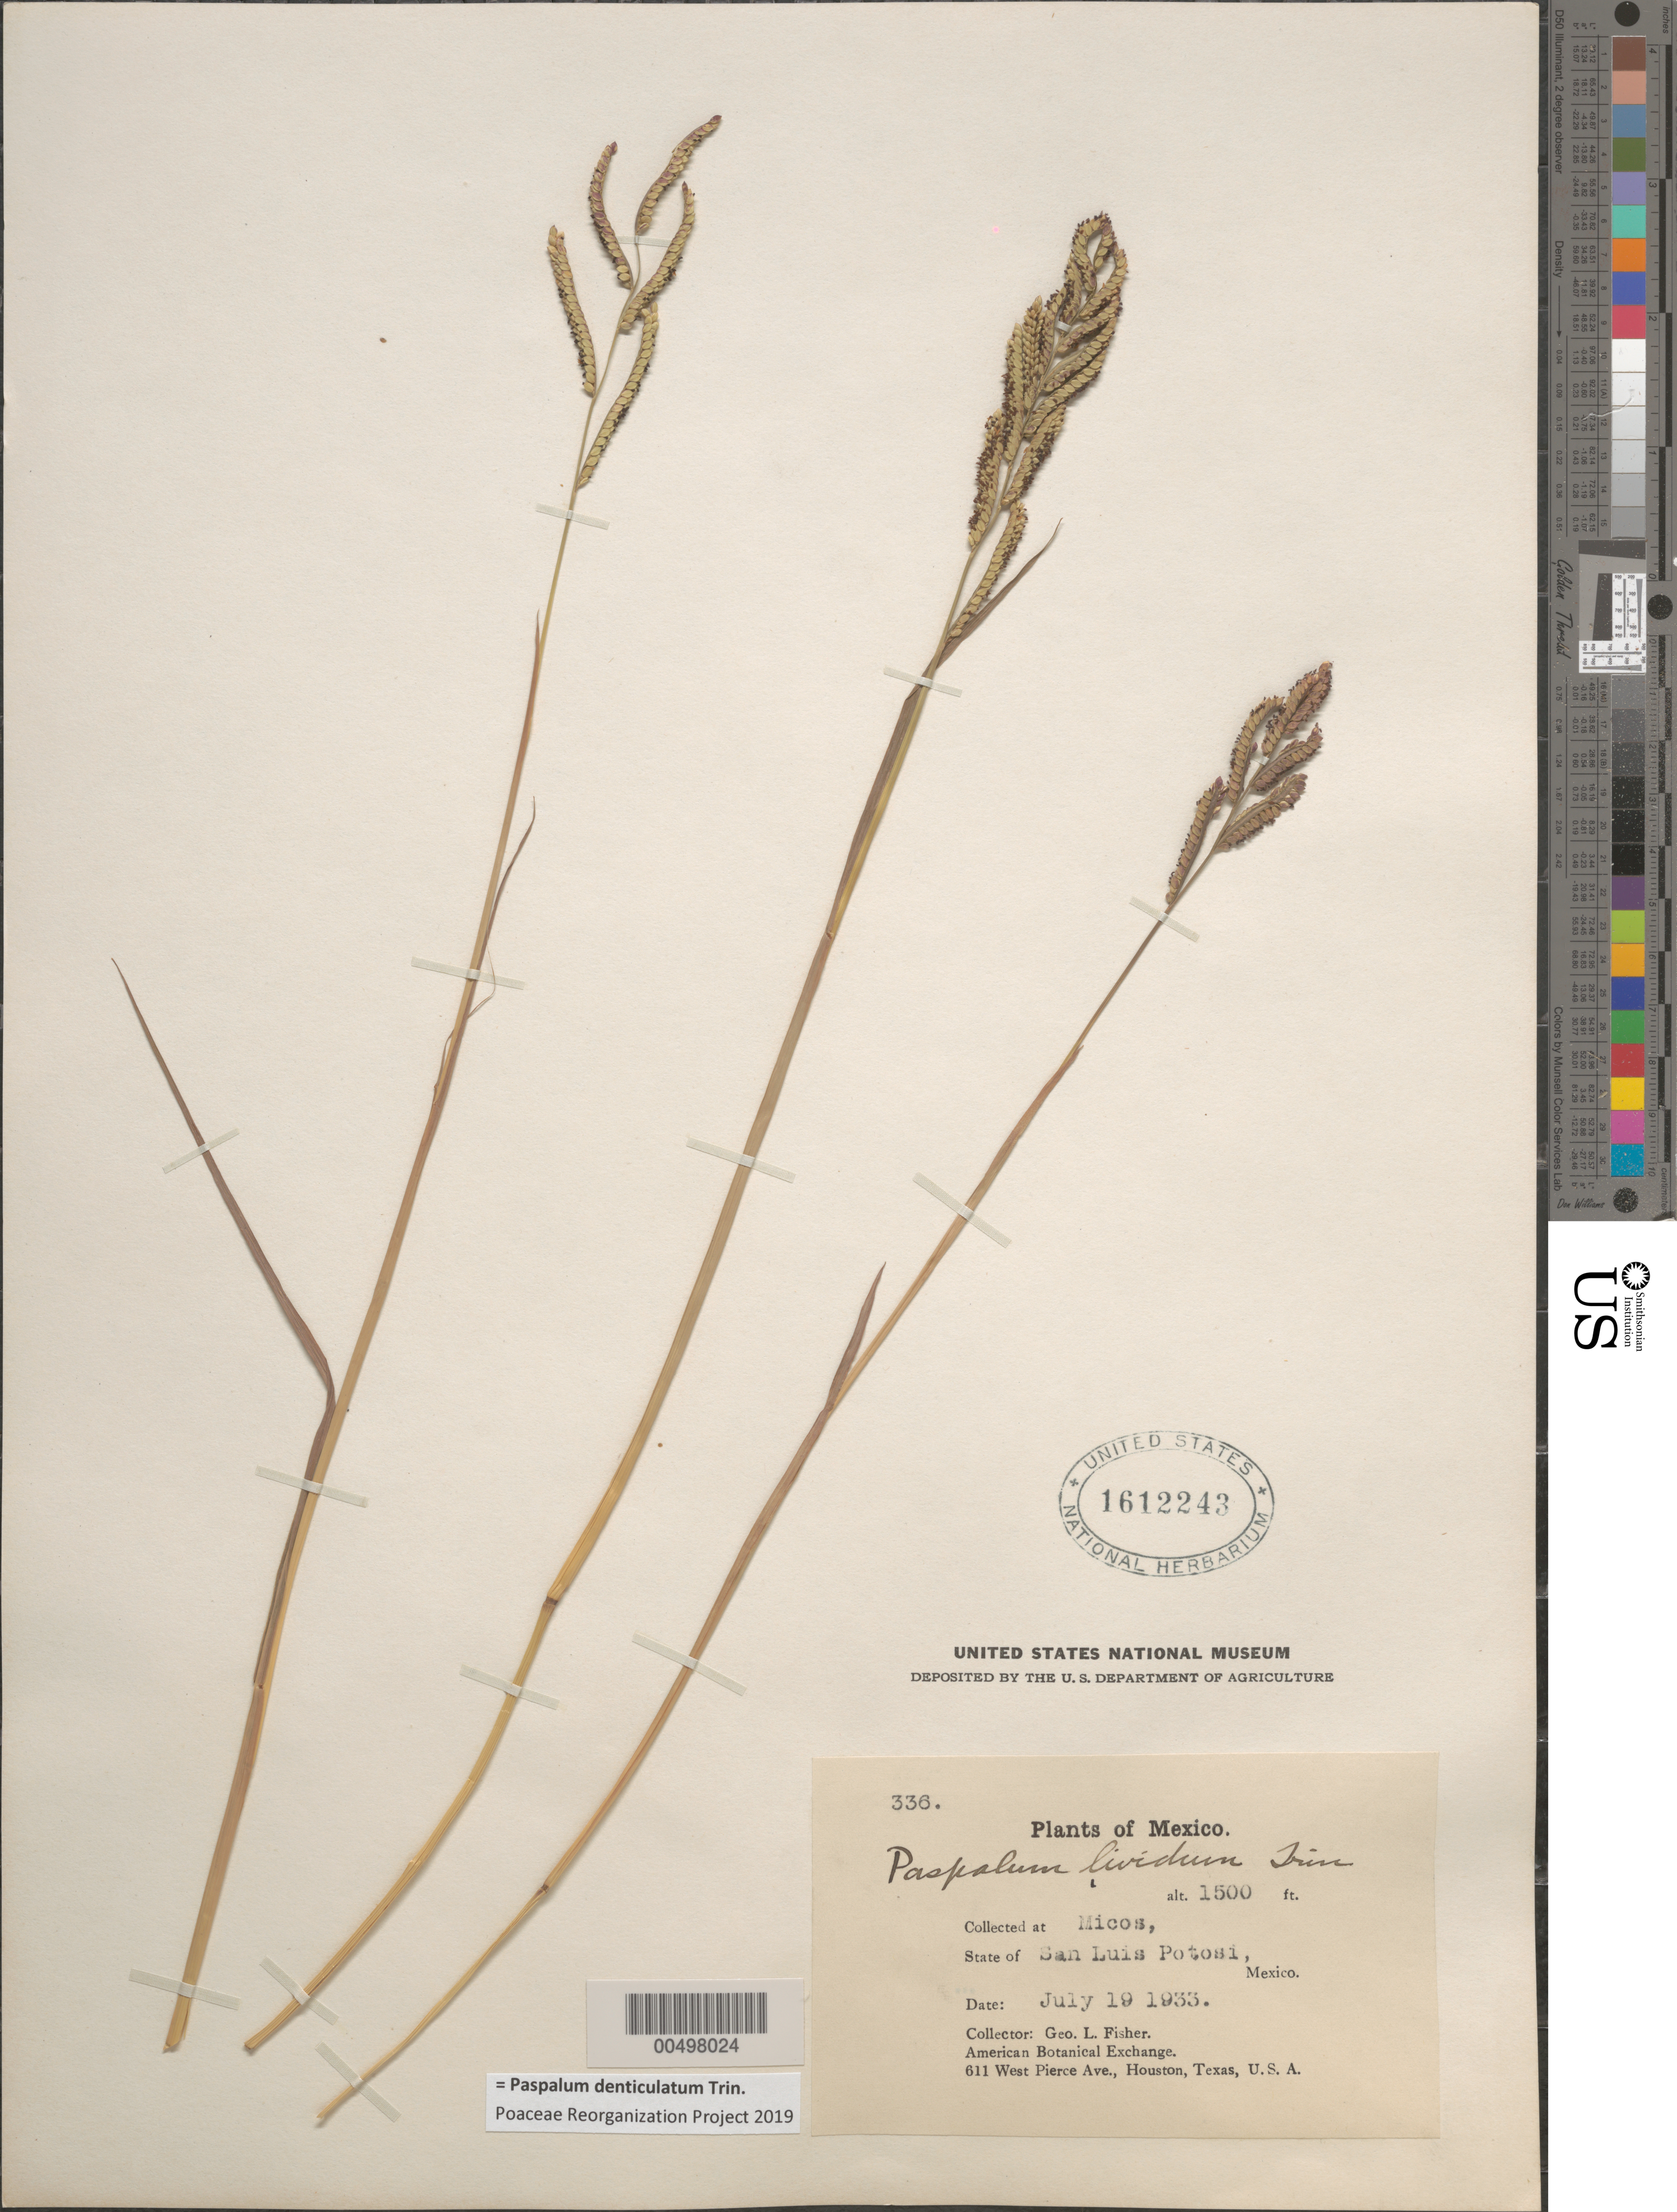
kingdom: Plantae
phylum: Tracheophyta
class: Liliopsida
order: Poales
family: Poaceae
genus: Paspalum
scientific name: Paspalum lividum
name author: Trin. in Schltdl.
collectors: G. L. Fisher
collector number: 336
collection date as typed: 19 Jul 1933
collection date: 1933-07-19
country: Mexico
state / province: San Luis Potosi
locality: Micos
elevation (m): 457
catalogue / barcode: US 1612243